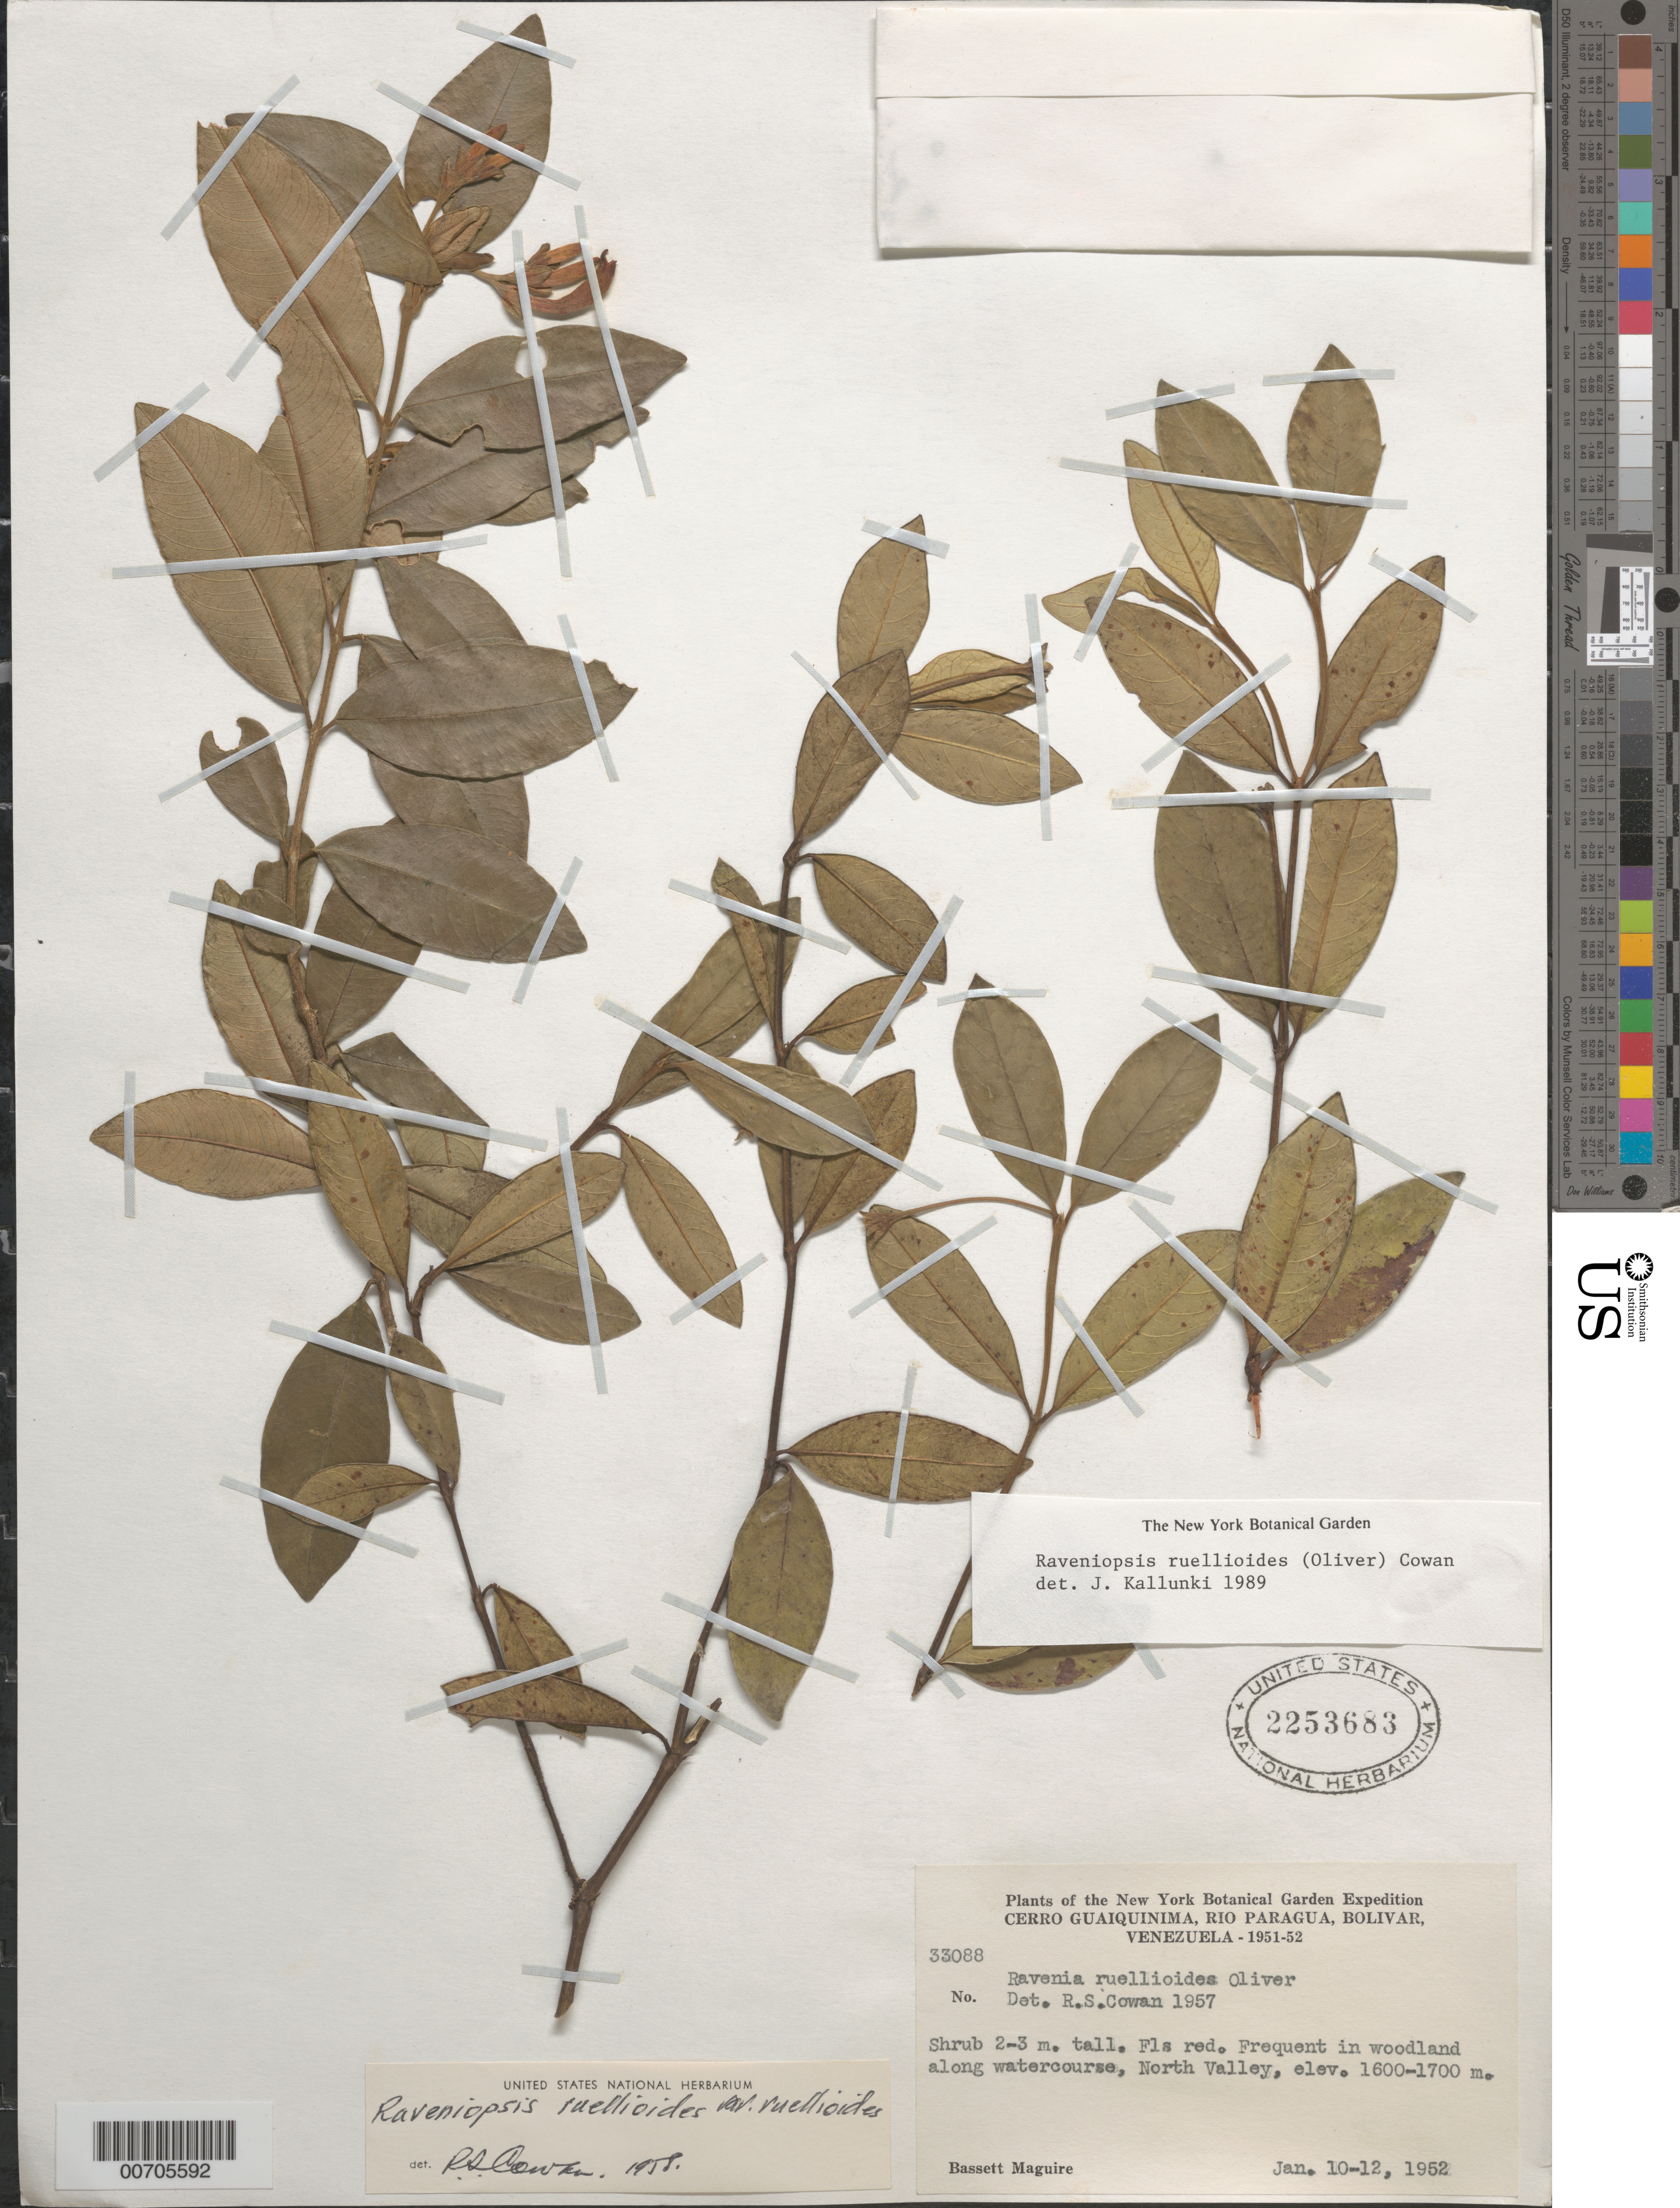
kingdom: Plantae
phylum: Tracheophyta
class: Magnoliopsida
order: Sapindales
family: Rutaceae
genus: Raveniopsis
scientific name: Raveniopsis ruellioides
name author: (Oliv.) R.S. Cowan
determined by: Kallunki, Jacquelyn A.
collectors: B. Maguire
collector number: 33088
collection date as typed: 10-Jan-52 to 12-Jan-52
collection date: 1952-01-10/1952-01-12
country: Venezuela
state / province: Bolívar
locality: Cerro Guaiquinima, Río Paragua, "North Valley"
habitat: Woodland along water course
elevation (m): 1600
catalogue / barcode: US 2253683